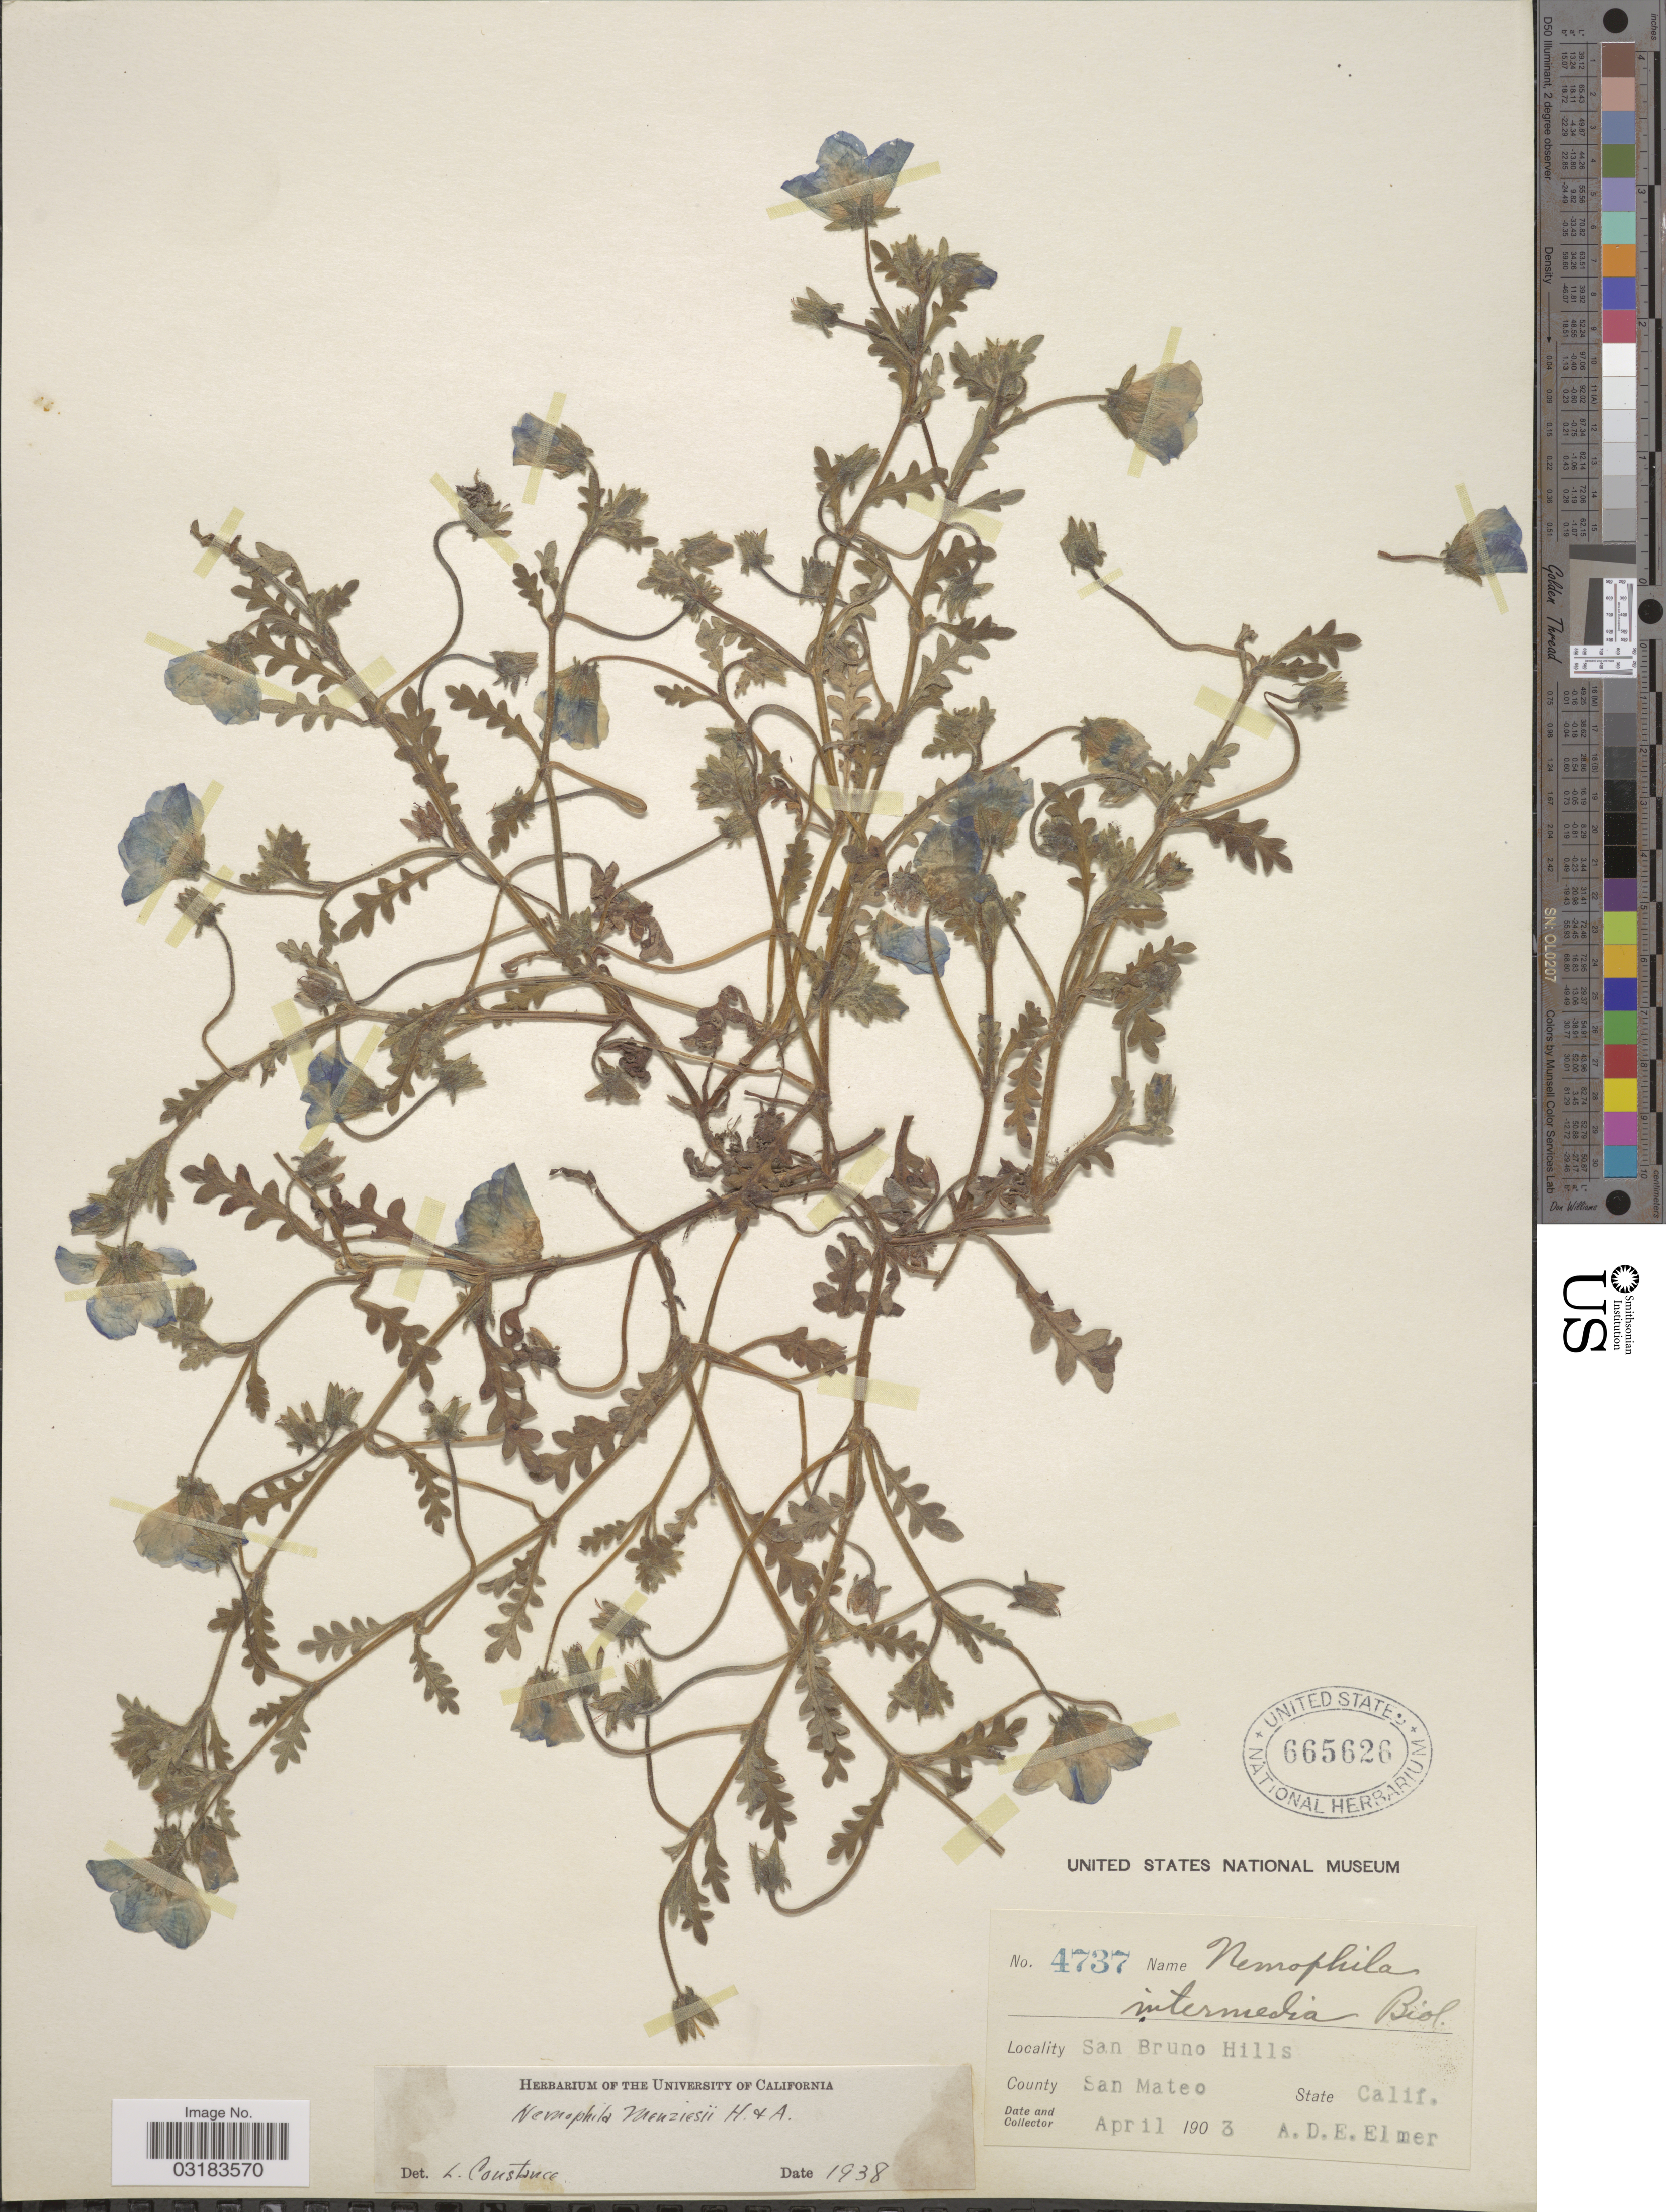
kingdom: Plantae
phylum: Tracheophyta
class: Magnoliopsida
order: Boraginales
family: Hydrophyllaceae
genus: Nemophila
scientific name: Nemophila menziesii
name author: Hook. & Arn.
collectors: A. D. E. Elmer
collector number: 4737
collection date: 1903-04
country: United States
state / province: California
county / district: San Mateo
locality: San Bruno Hills, County San Mateo.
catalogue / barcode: US 665626